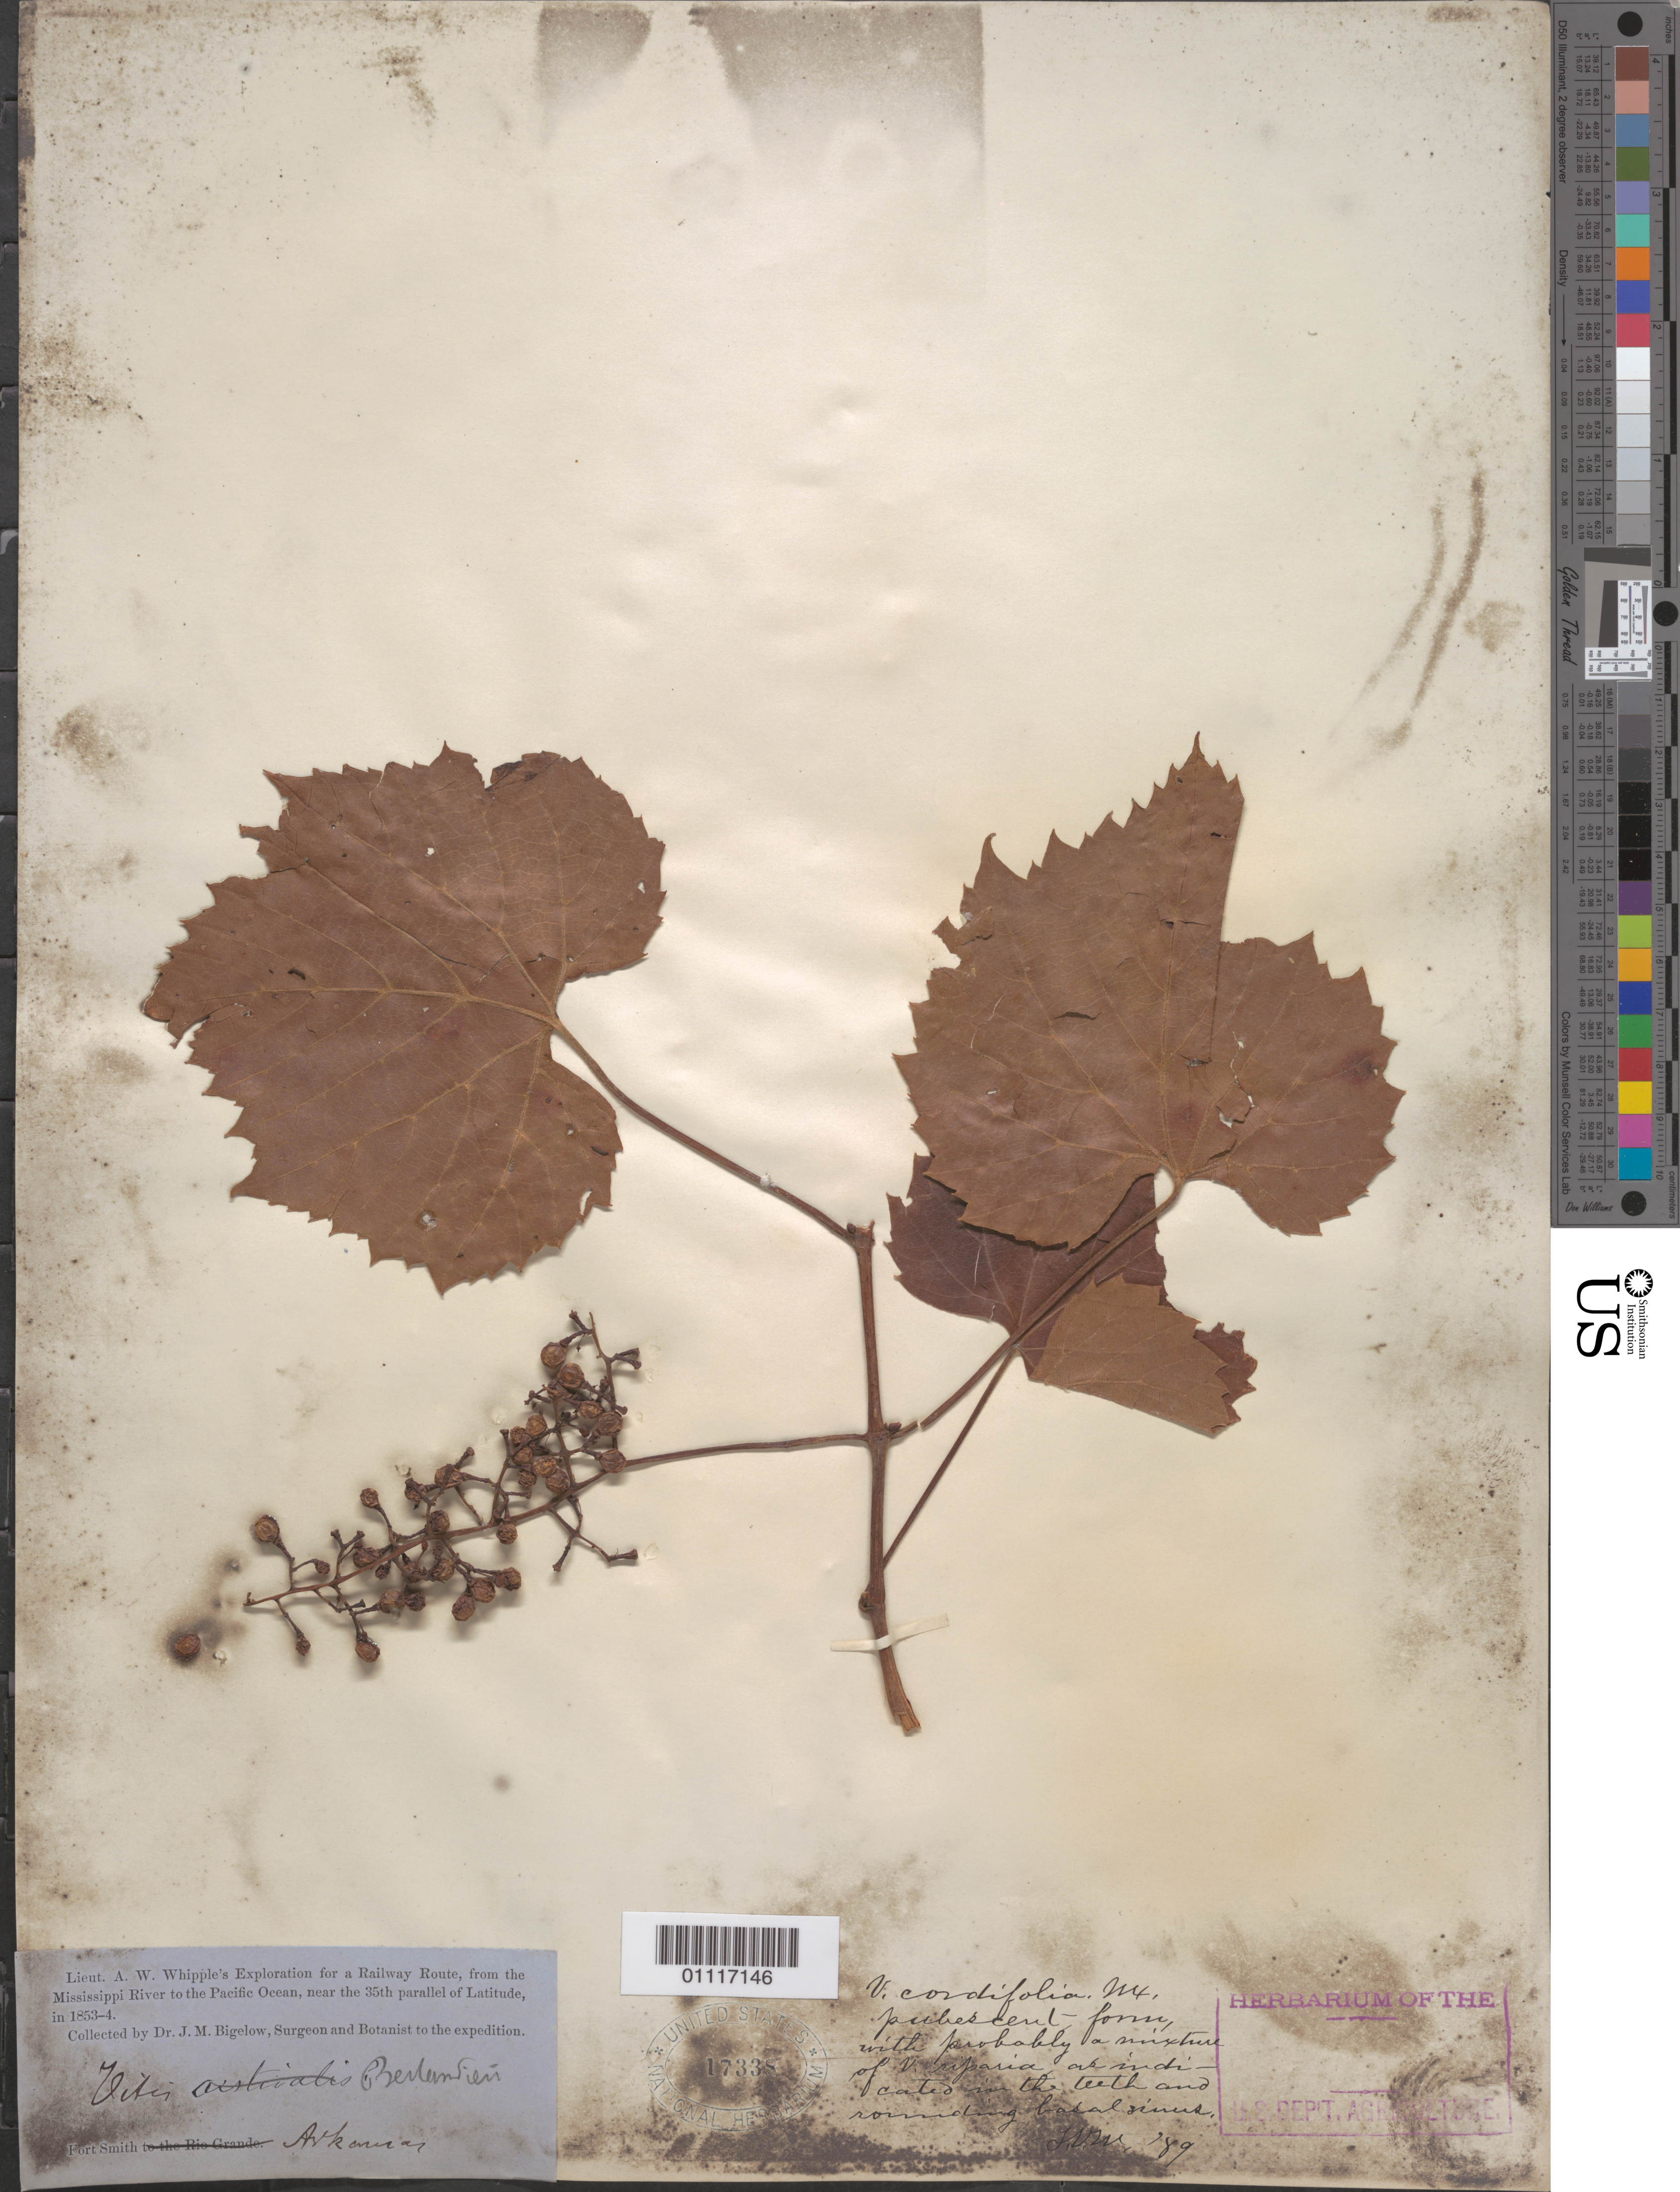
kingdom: Plantae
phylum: Tracheophyta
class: Magnoliopsida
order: Vitales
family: Vitaceae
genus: Vitis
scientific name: Vitis cordifolia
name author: Michx.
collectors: J. M. Bigelow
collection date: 1853-04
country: United States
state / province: Arkansas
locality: Fort Smith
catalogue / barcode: US 17338